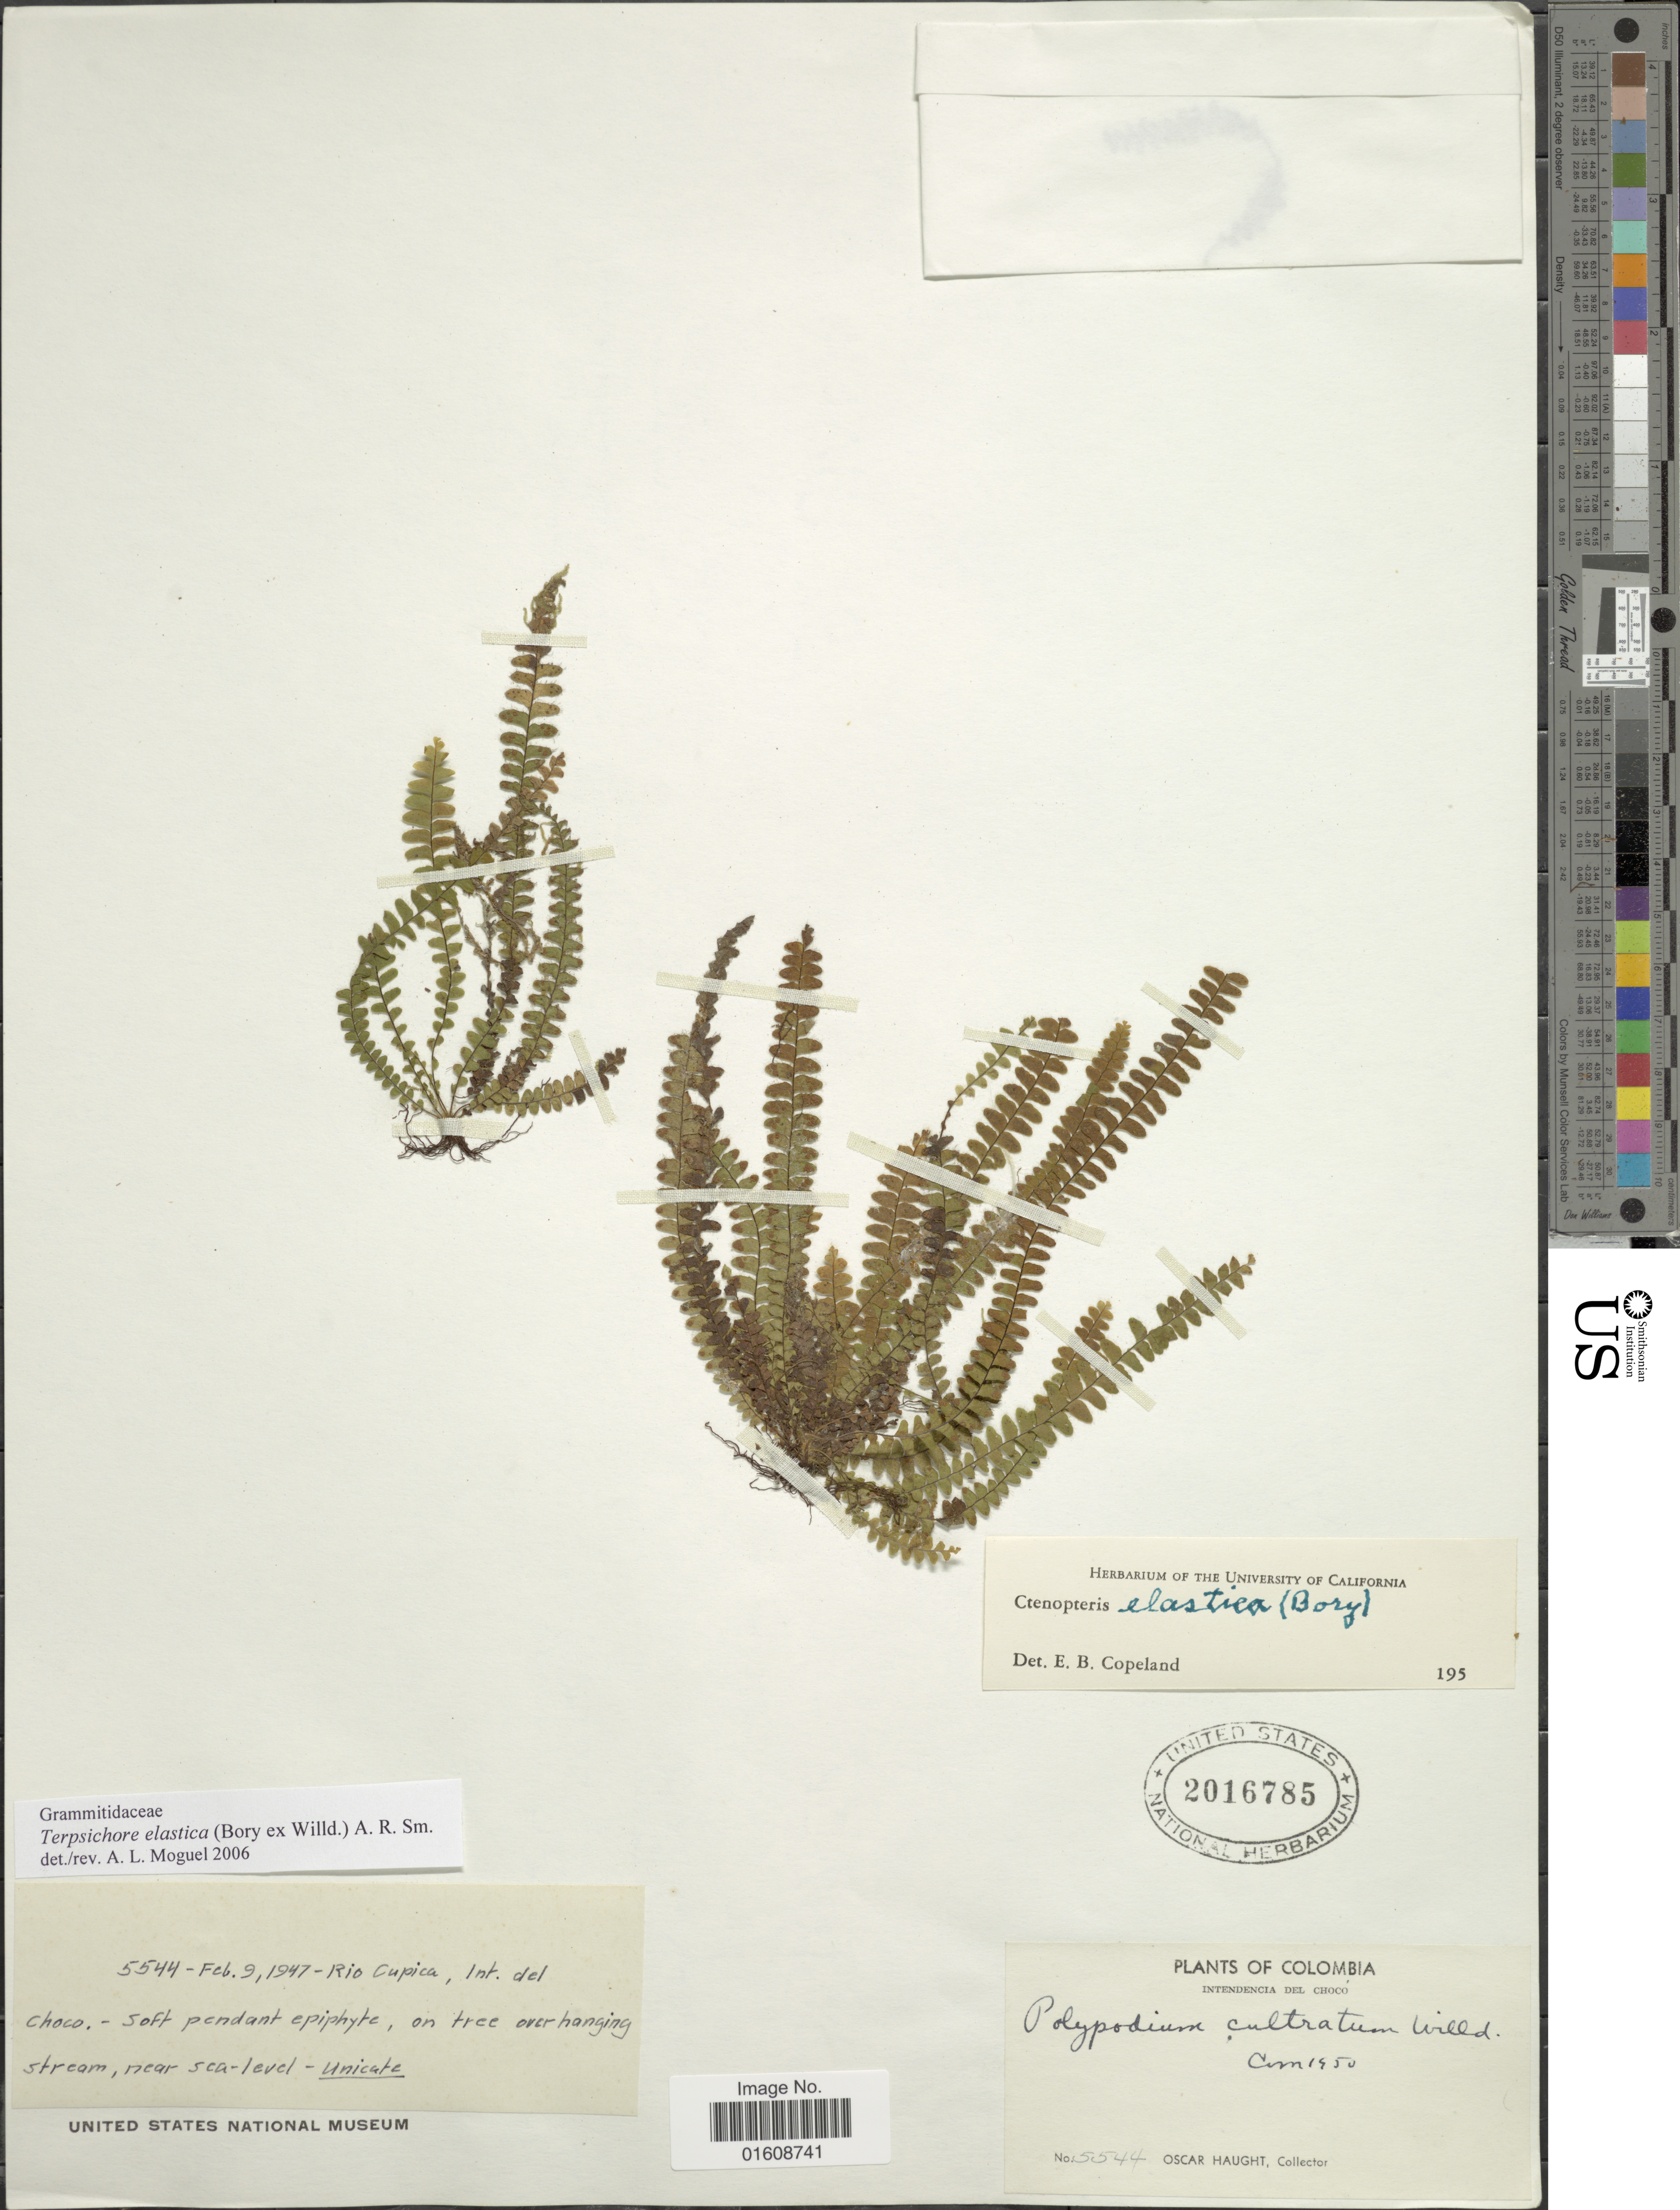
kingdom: Plantae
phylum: Tracheophyta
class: Polypodiopsida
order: Polypodiales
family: Polypodiaceae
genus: Alansmia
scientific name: Alansmia elastica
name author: (Bory ex Willd.) Moguel & M. Kessler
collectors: O. L. Haught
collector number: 5544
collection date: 1947-02-09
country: Colombia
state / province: Chocó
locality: Rio Cupica, Int. del Choco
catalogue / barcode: US 2016785